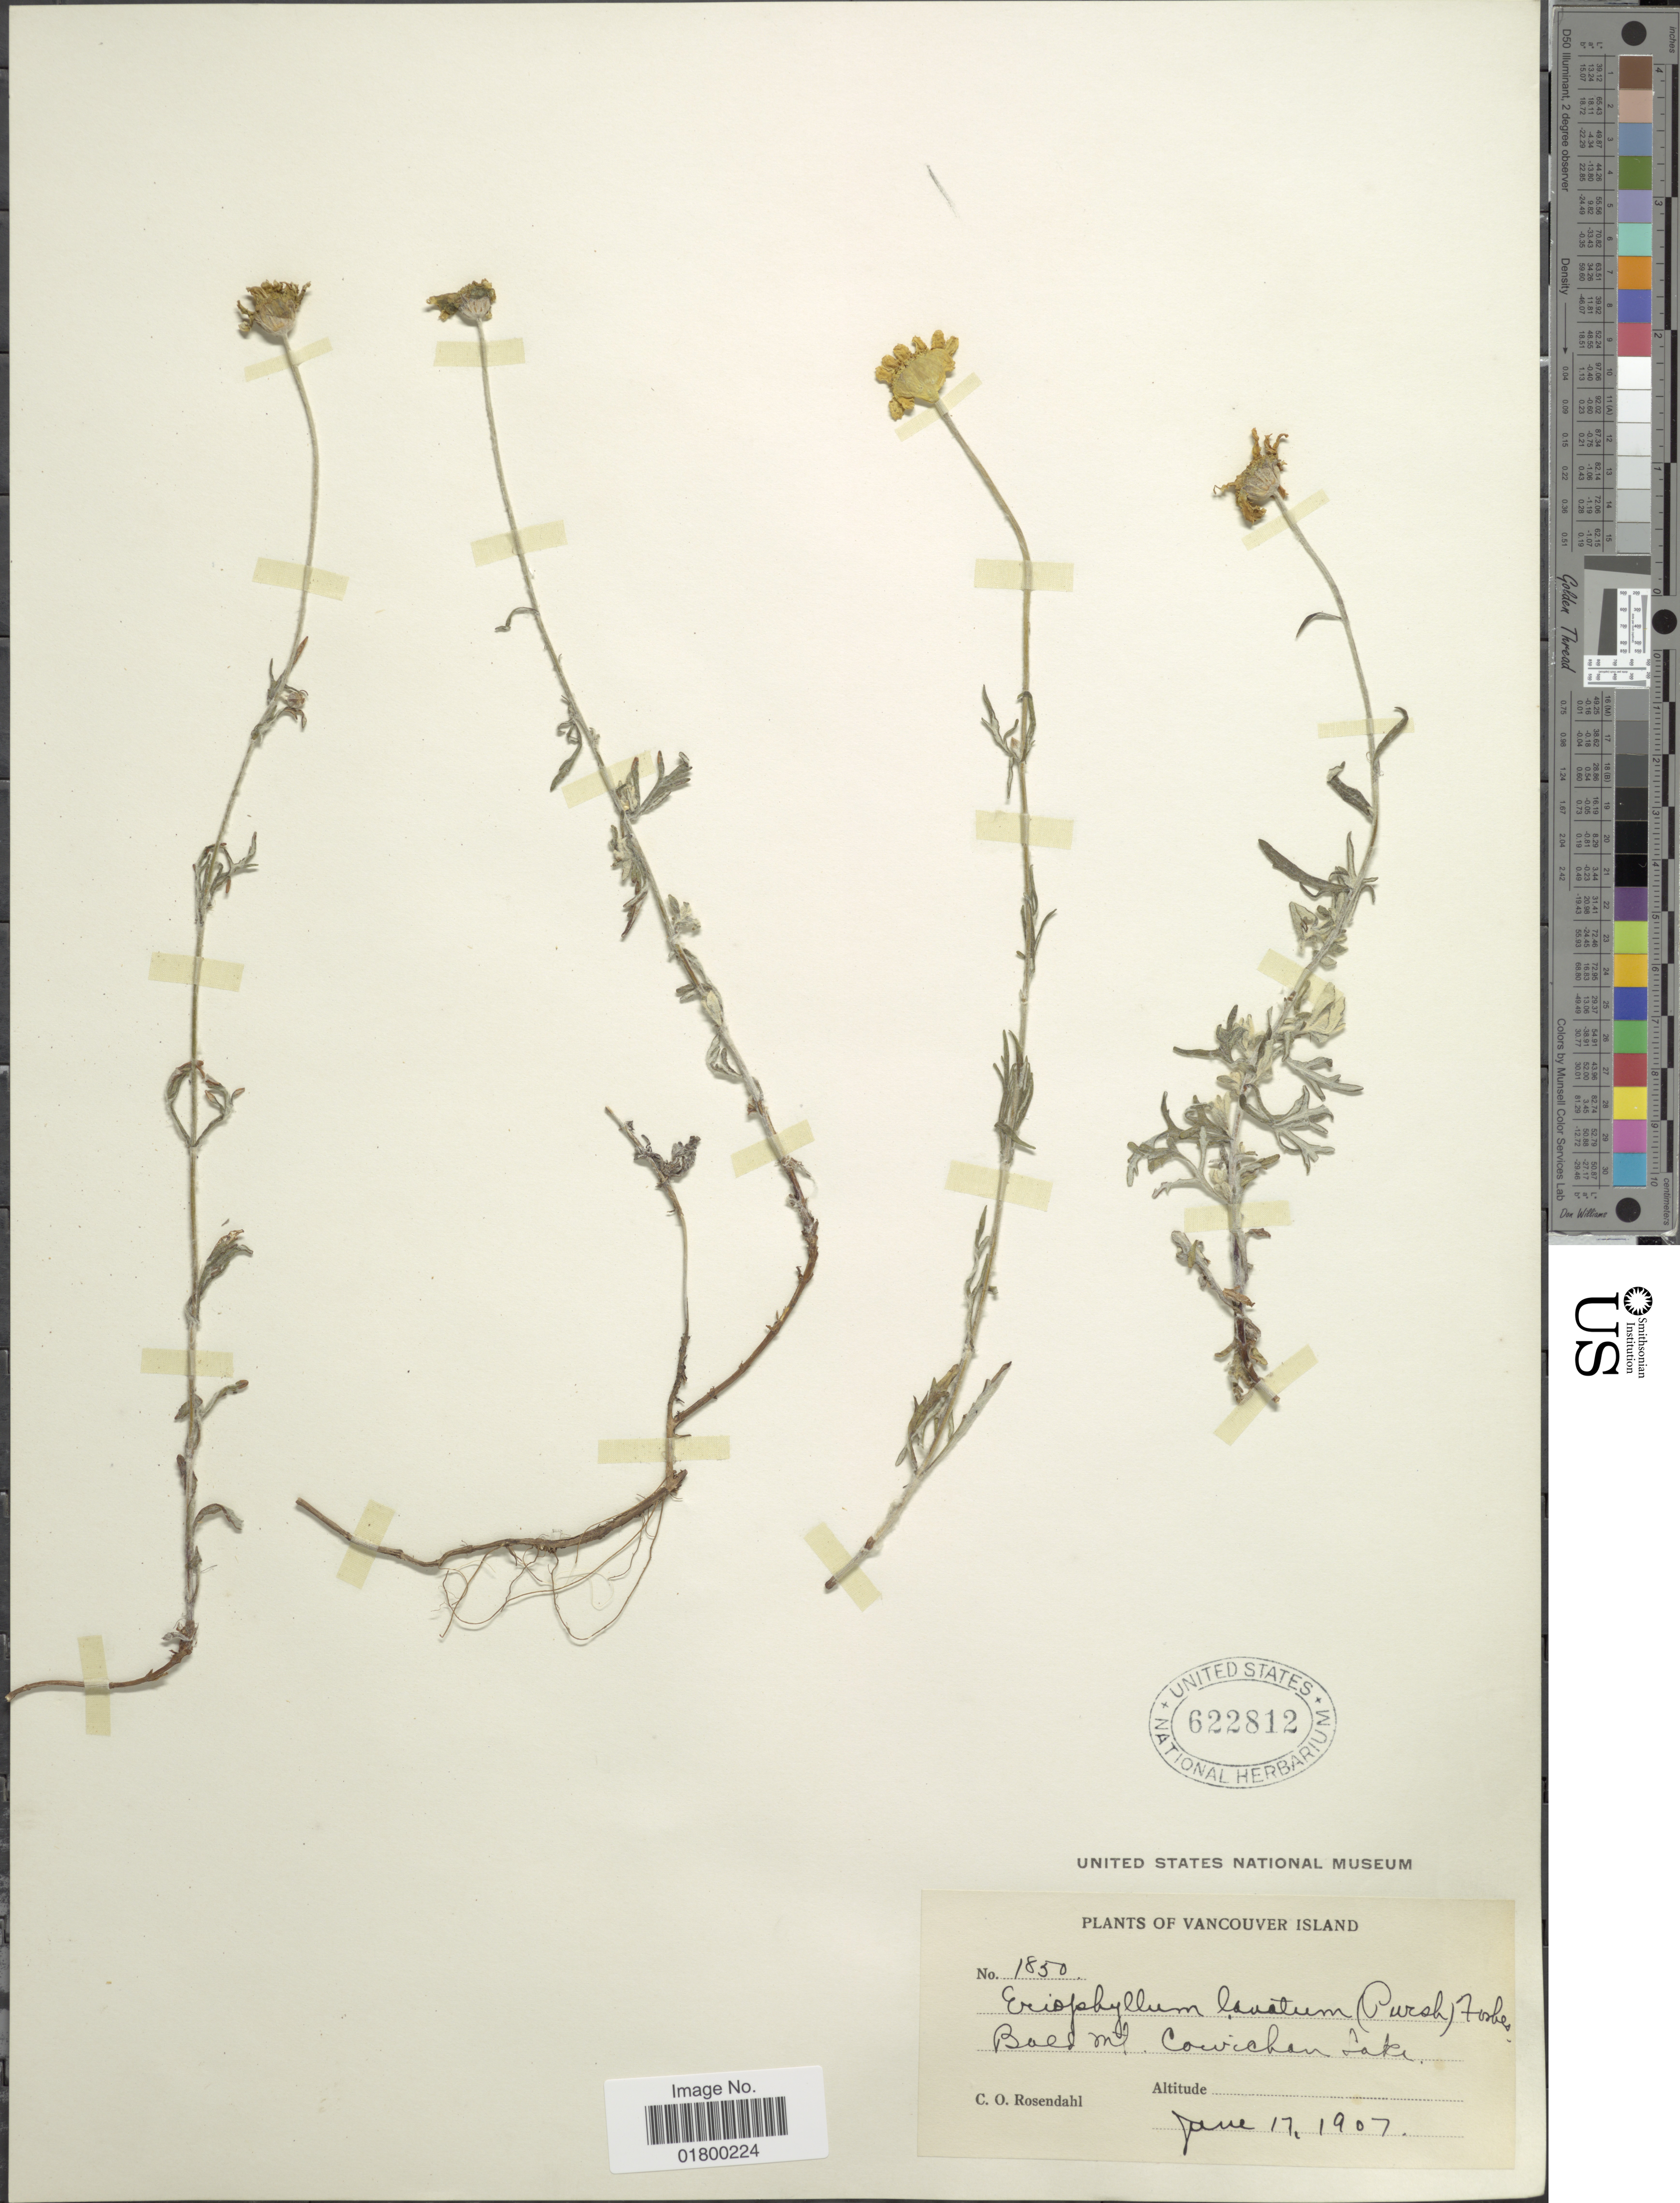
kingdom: Plantae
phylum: Tracheophyta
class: Magnoliopsida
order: Asterales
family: Asteraceae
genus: Eriophyllum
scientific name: Eriophyllum lanatum var. achillioides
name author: (DC.) Jeps.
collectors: C. O. Rosendahl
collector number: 1850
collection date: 1907-06-17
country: Canada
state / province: British Columbia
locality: Vancouver Island, Bold Mt., Cowichan Lake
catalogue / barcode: US 622812